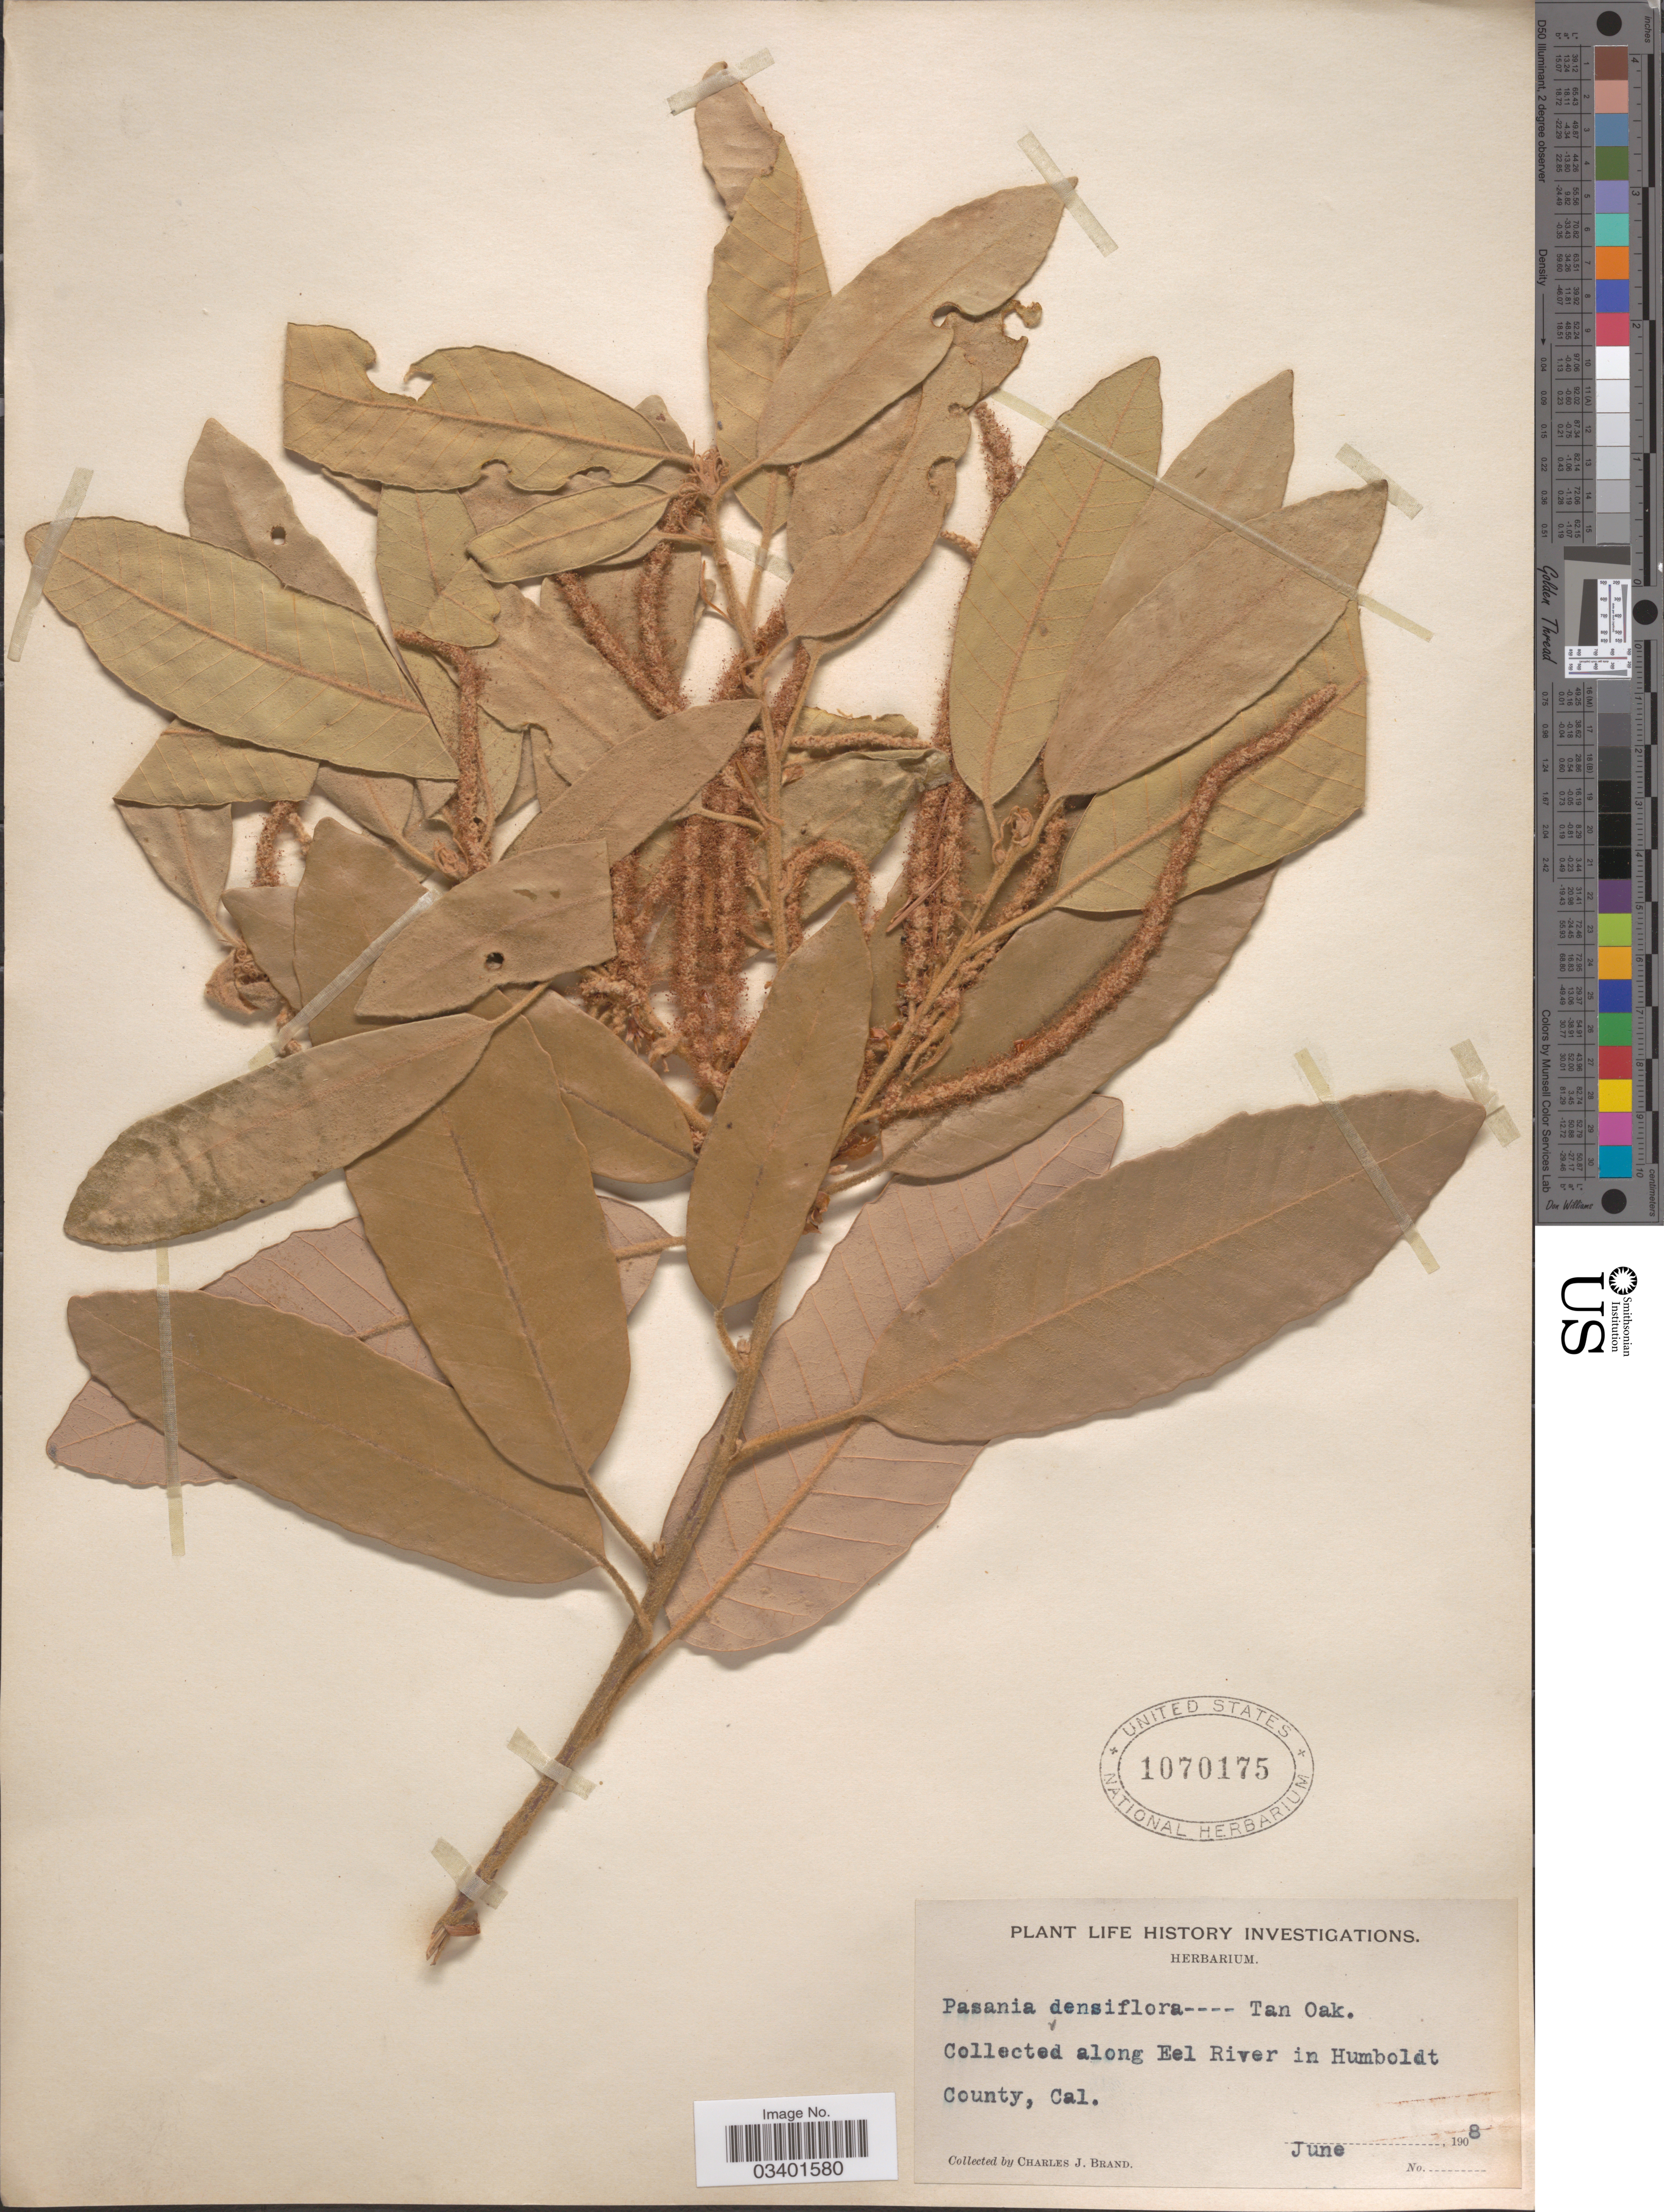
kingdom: Plantae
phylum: Tracheophyta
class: Magnoliopsida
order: Fagales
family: Fagaceae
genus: Notholithocarpus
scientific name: Notholithocarpus densiflorus var. densiflorus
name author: (Hook. & Arn.) P. S. Manos et al.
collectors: C. J. Brand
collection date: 1908-06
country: United States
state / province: California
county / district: Humboldt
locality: Along Eel River in Humboldt County.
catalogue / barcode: US 1070175